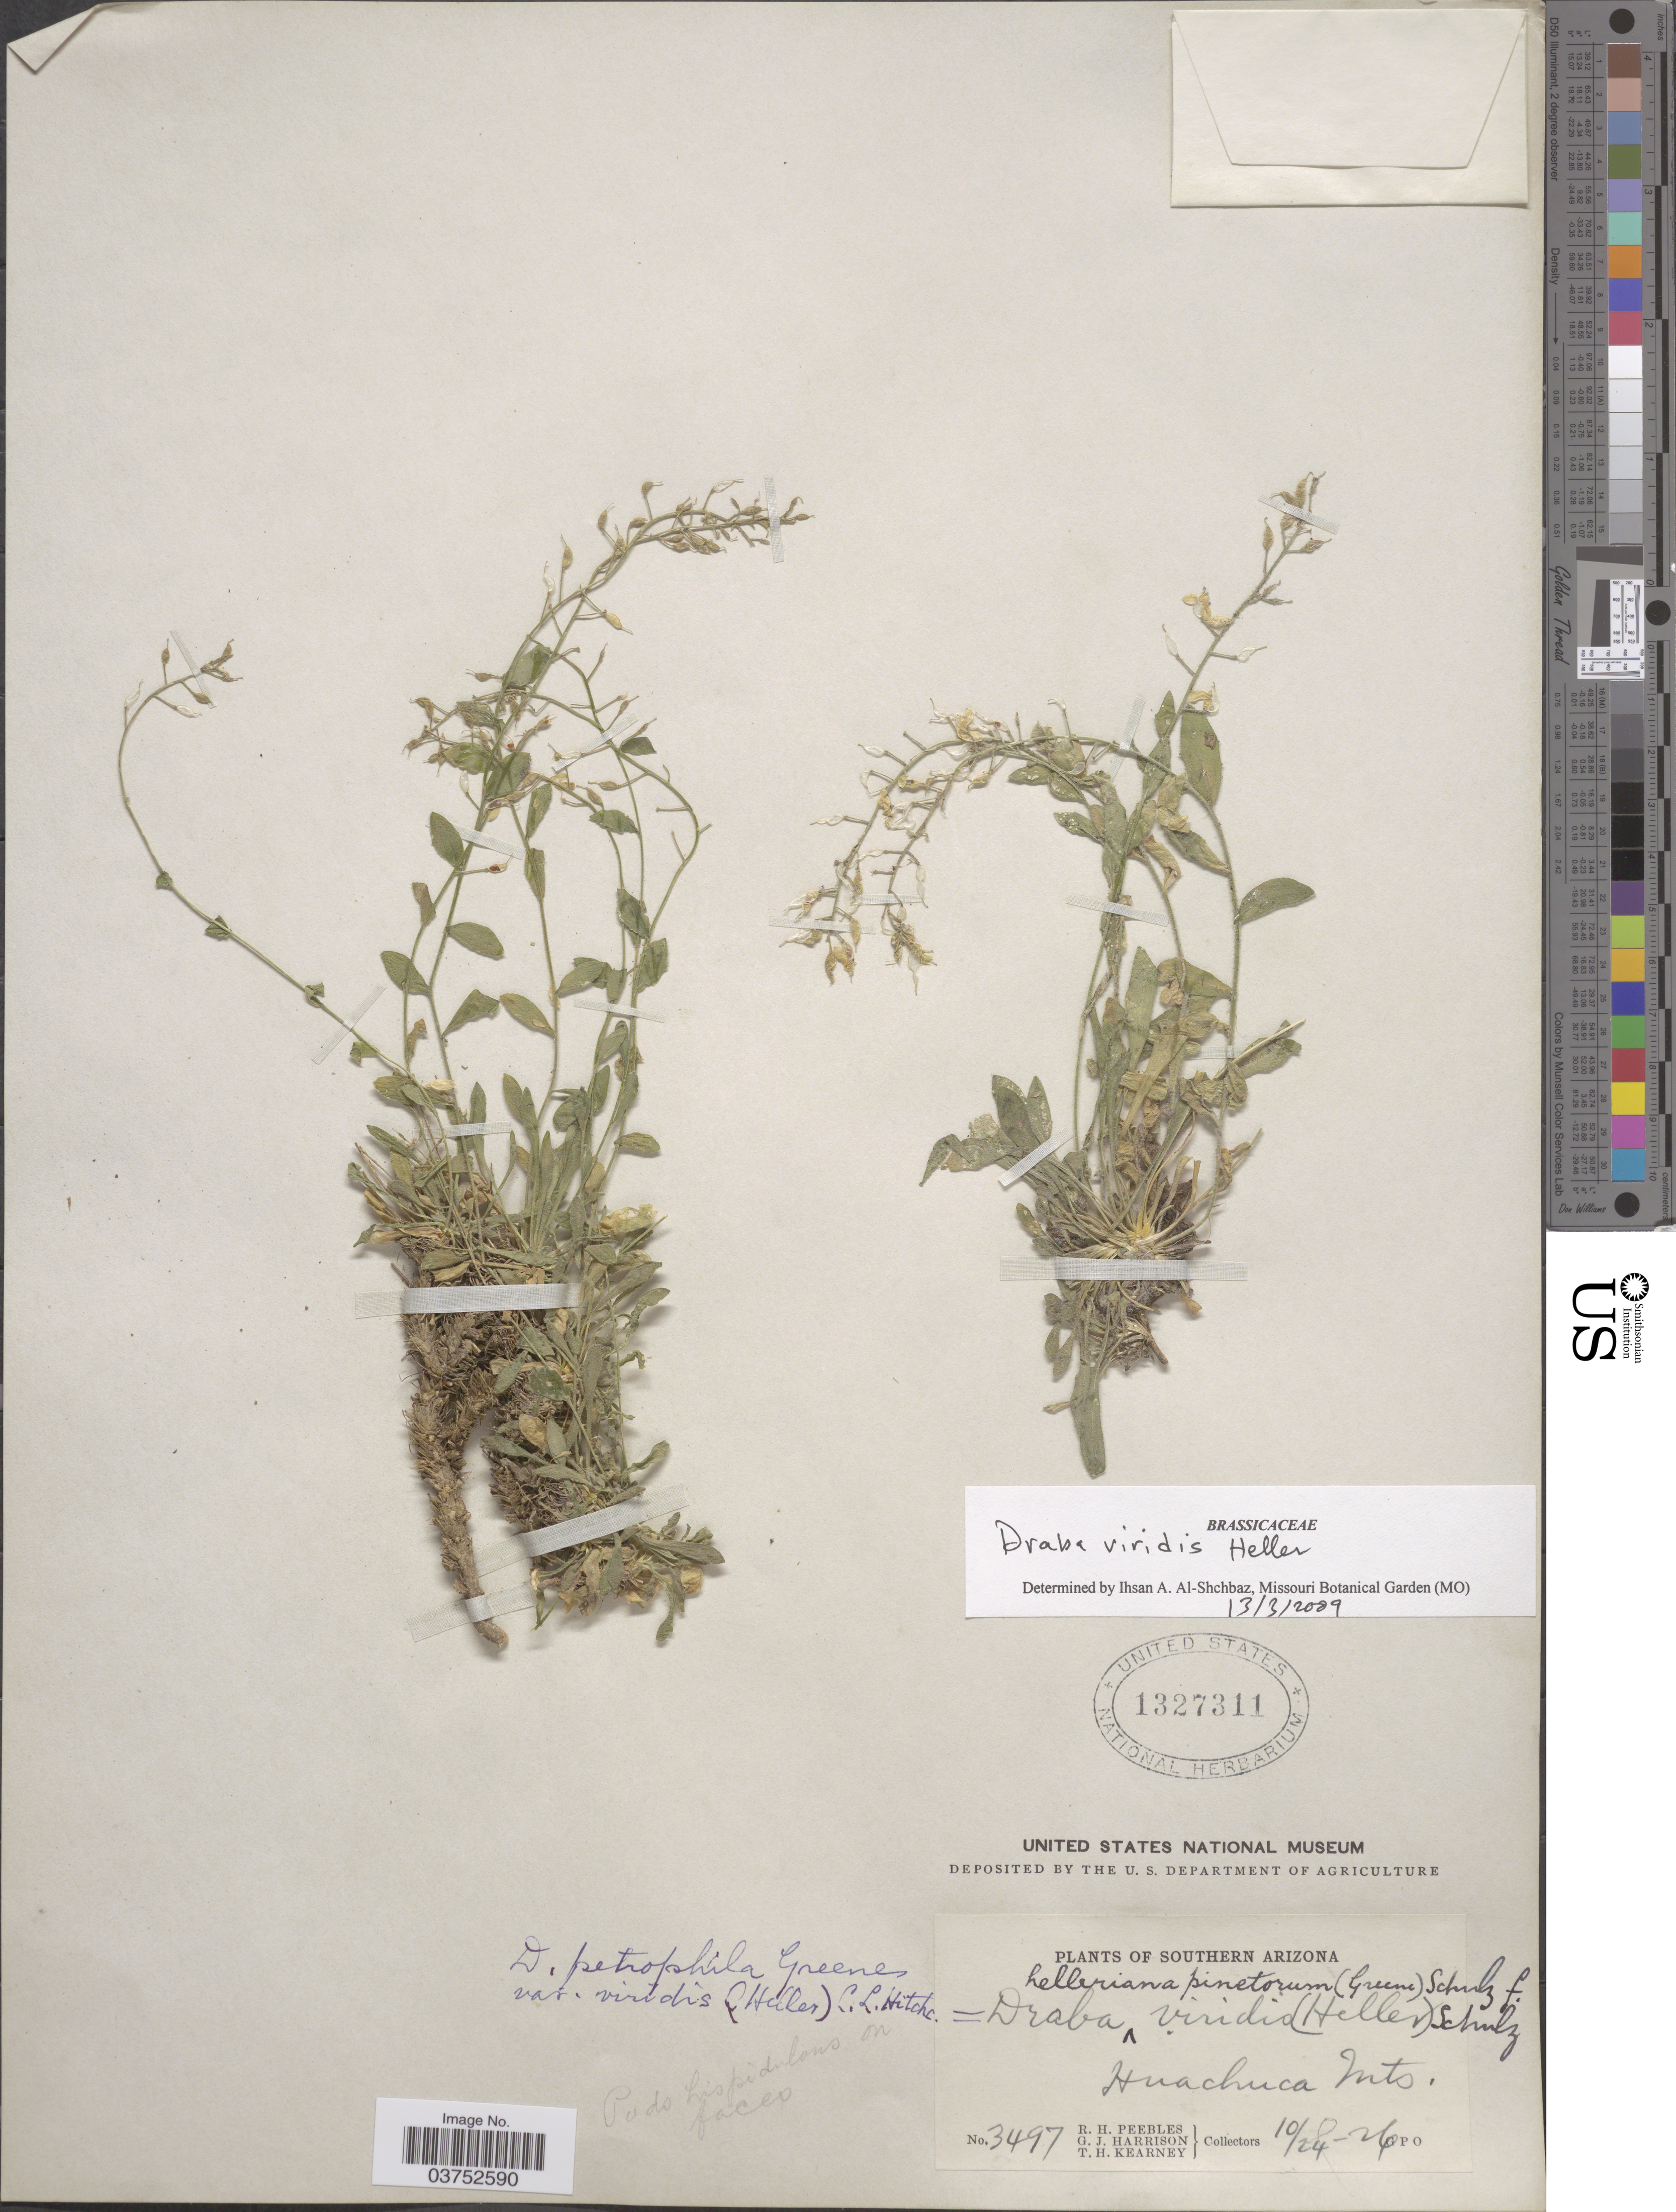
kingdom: Plantae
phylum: Tracheophyta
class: Magnoliopsida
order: Brassicales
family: Brassicaceae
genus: Draba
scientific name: Draba viridis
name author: (A. Gray) A. Heller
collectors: R. H. Peebles, G. J. Harrison & T. H. Kearney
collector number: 3497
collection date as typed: Transcribed d/m/y: 24/10/26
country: United States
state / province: Arizona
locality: Southern Arizona. Huachuca Mts.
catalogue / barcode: US 1327311